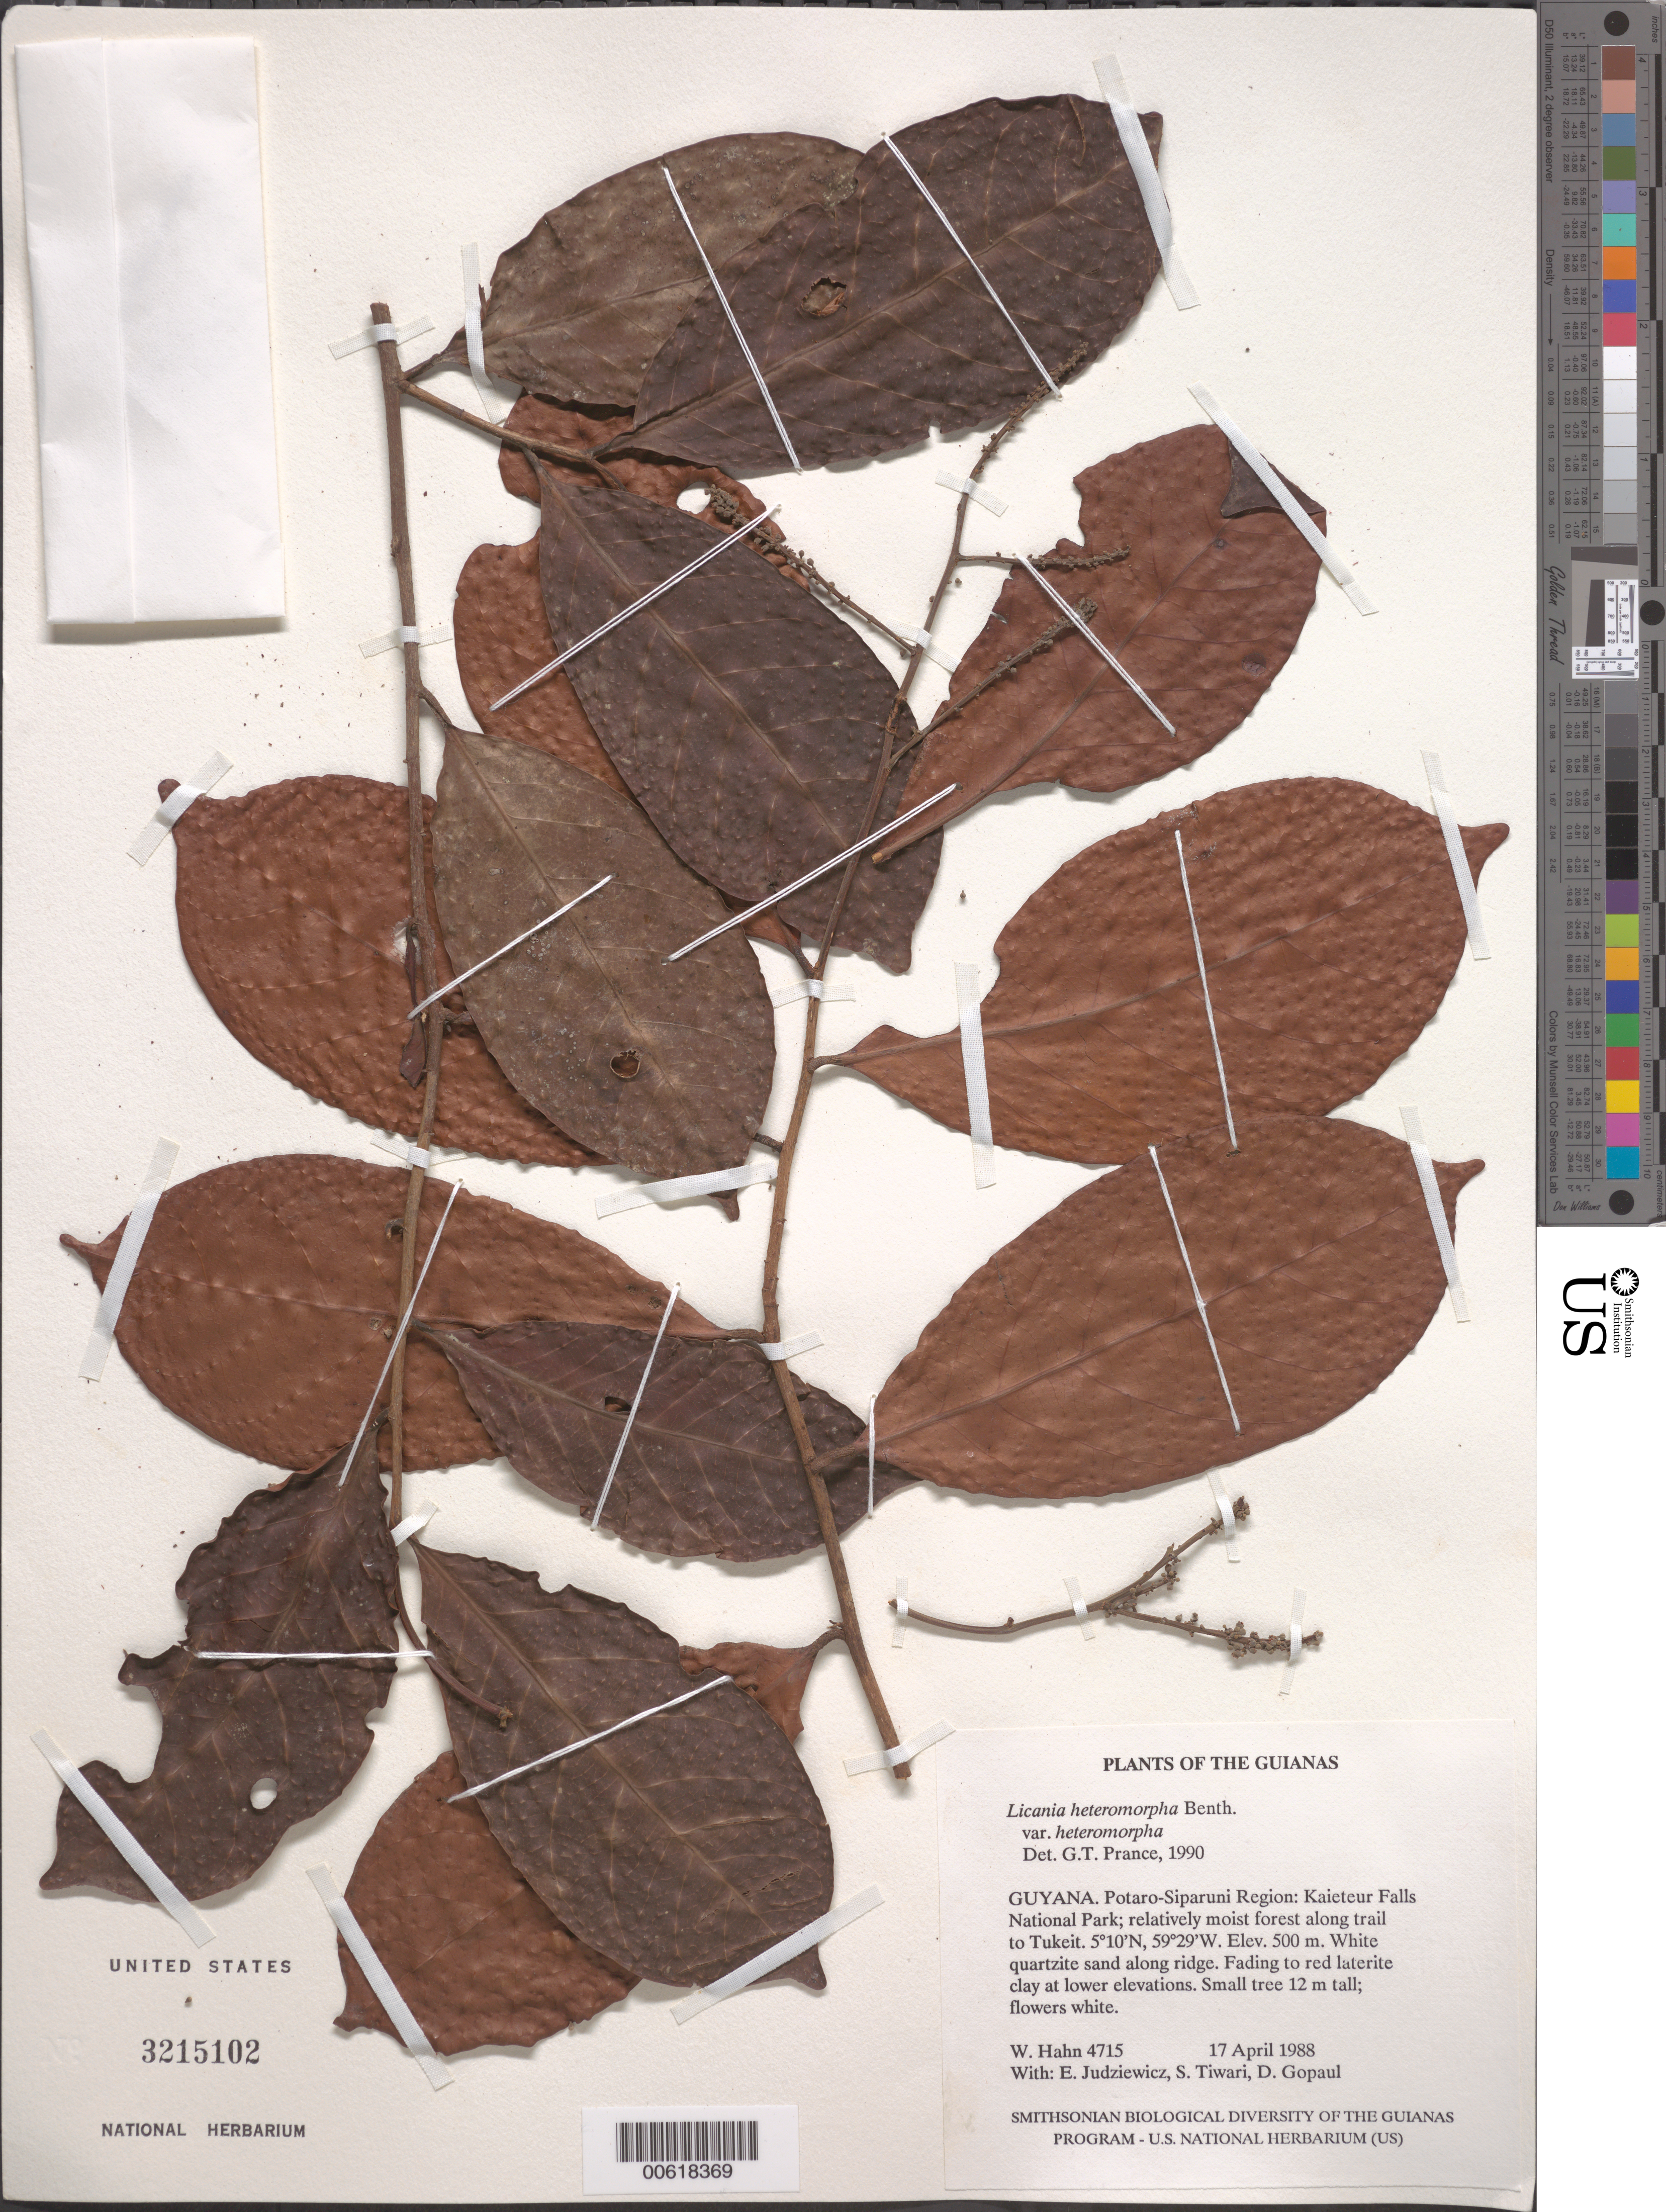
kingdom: Plantae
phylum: Tracheophyta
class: Magnoliopsida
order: Malpighiales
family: Chrysobalanaceae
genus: Hymenopus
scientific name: Hymenopus heteromorphus var. heteromorphus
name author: (Benth.) Sothers & Prance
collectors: W. Hahn, E. J. Judziewicz, S. Tiwari & D. Gopaul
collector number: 4715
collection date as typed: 17 April 1988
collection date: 1988-04-17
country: Guyana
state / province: Potaro-Siparuni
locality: Kaieteur Falls National Park; along trail to Tukeit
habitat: Relatively moist forest. White quartzite sand along ridge fading to red laterite clay at lower elevations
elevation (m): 500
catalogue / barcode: US 3215102